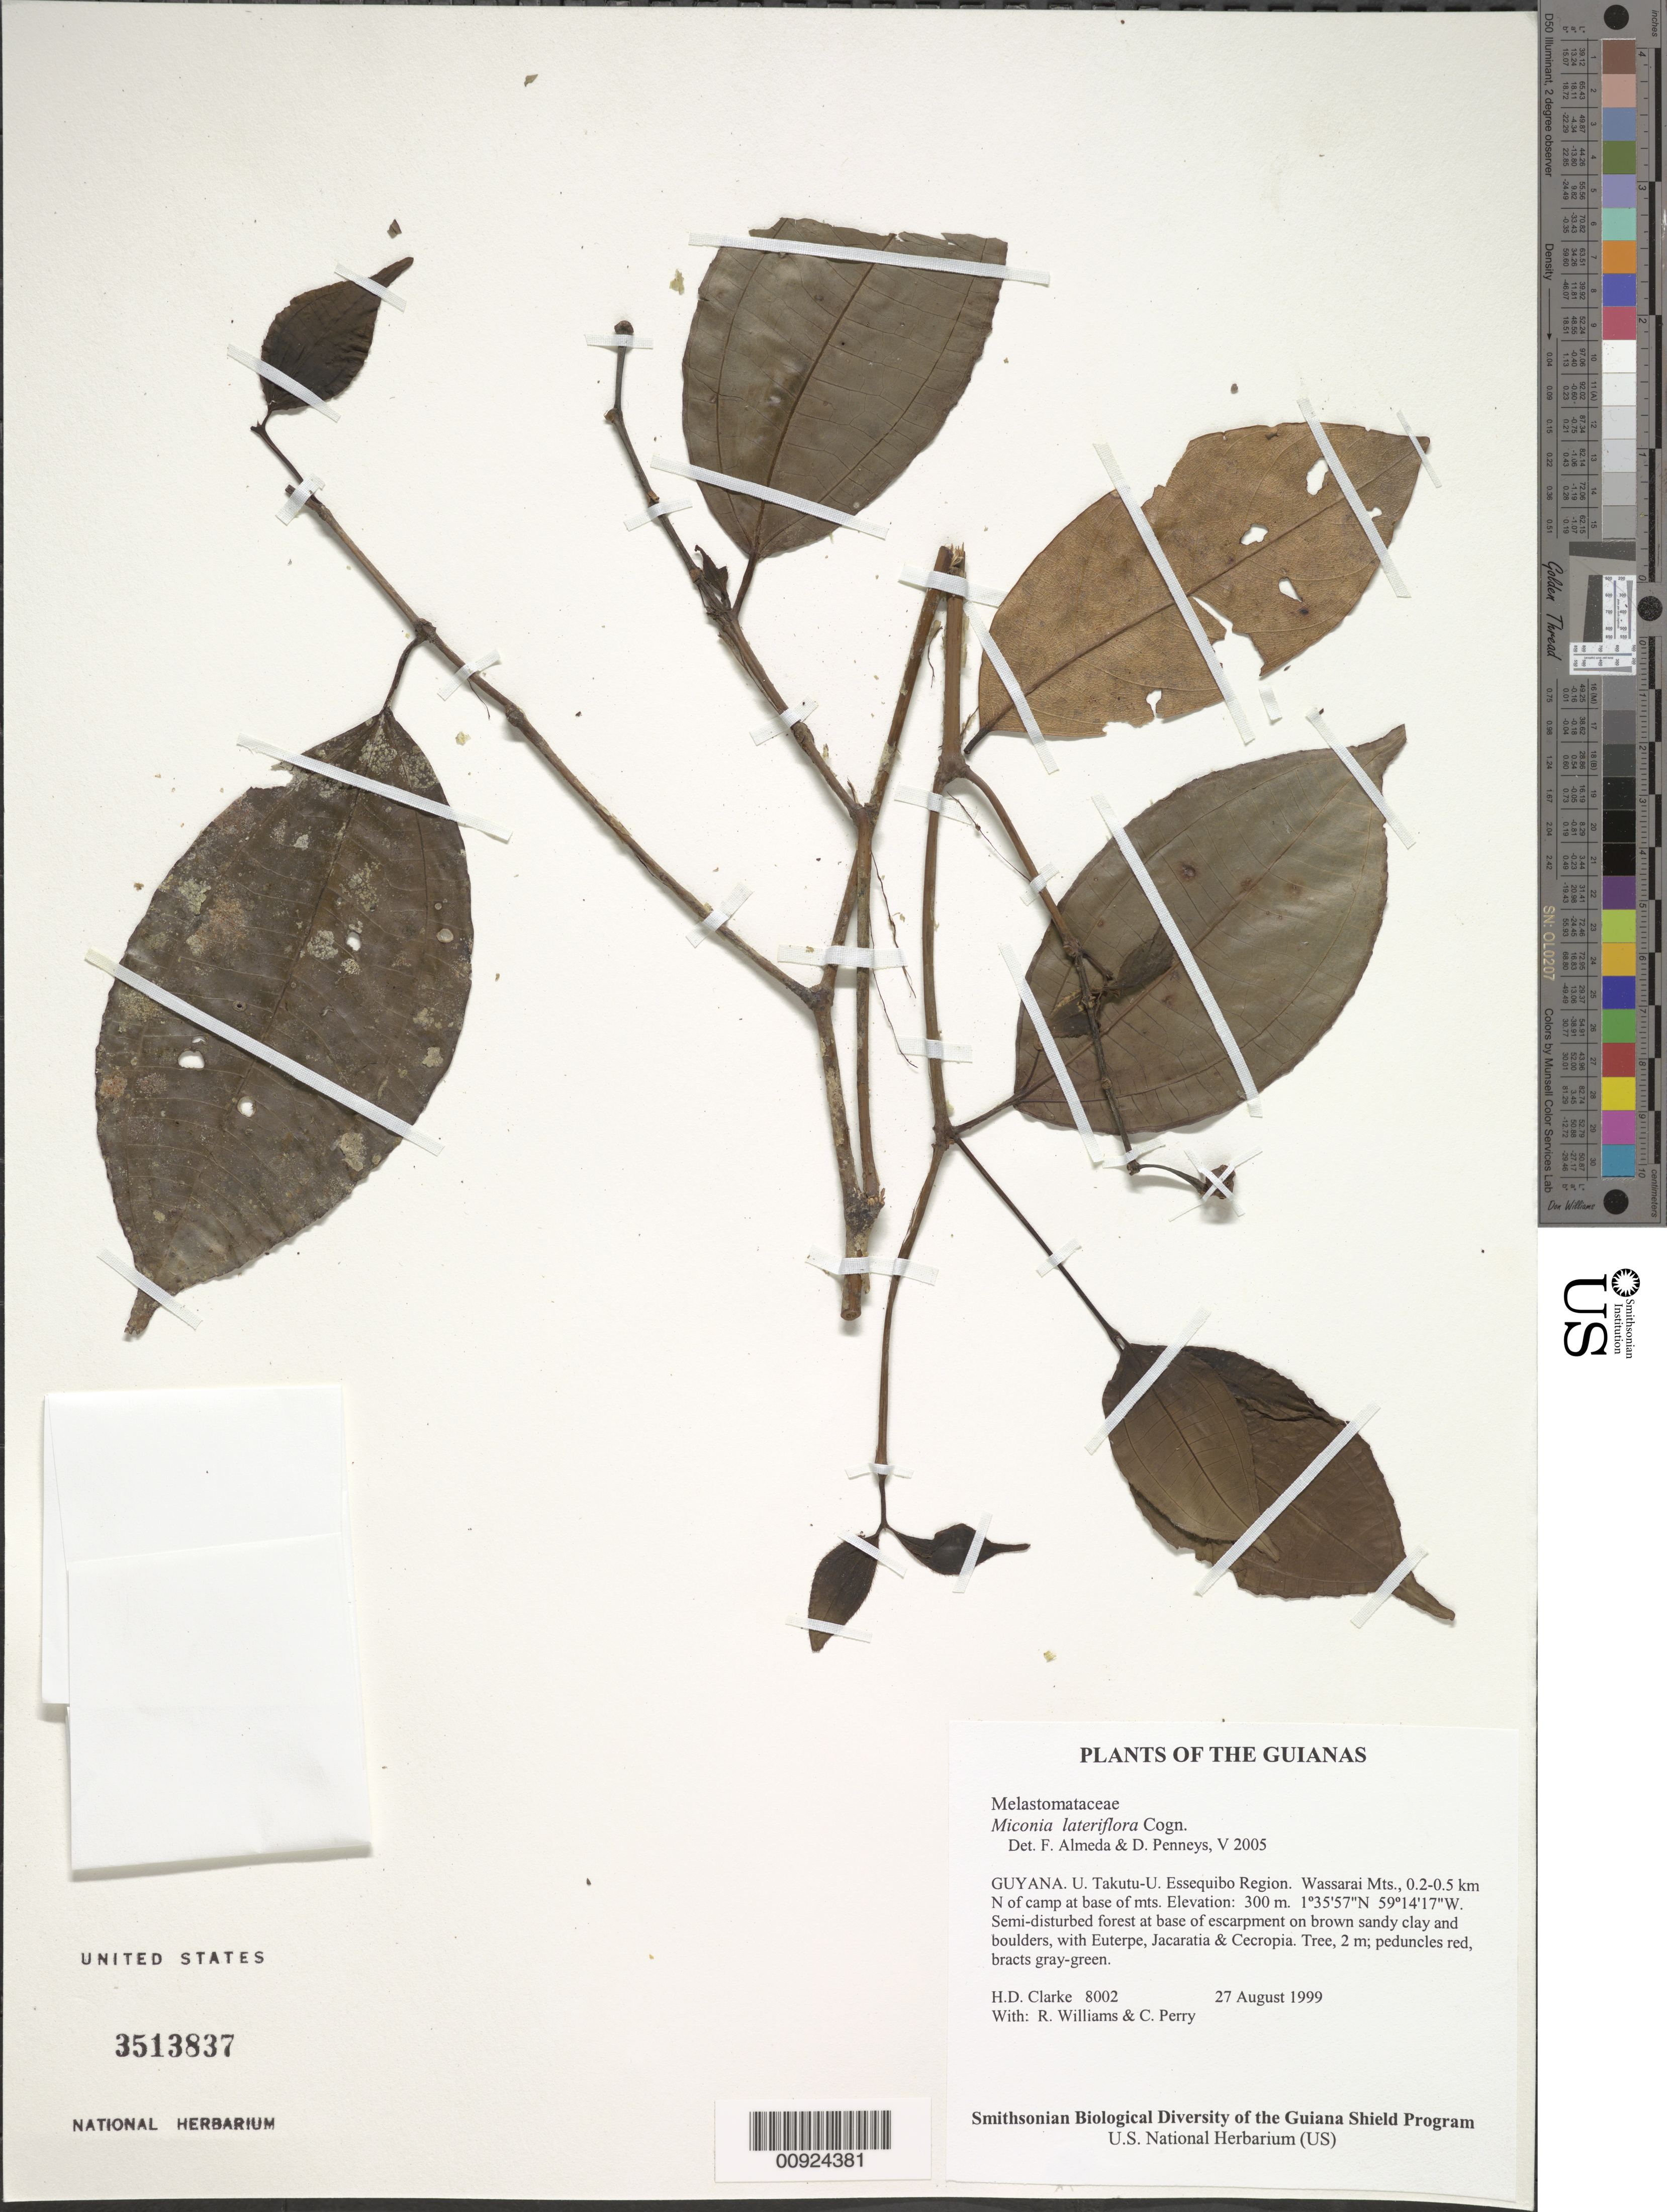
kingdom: Plantae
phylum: Tracheophyta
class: Magnoliopsida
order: Myrtales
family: Melastomataceae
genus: Miconia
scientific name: Miconia lateriflora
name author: Cogn.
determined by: Almeda, F.; Penneys, D. S.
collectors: H. D. Clarke, R. Williams & C. Perry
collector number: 8002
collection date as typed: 27 August 1999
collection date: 1999-08-27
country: Guyana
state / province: U. Takutu-U. Essequibo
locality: Wassarai Mts., 0.2-0.5 km N of camp at base of mts.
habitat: Semi-disturbed forest at base of escarpment on brown sandy clay and boulders, with Euterpe, Jacaratia & Cecropia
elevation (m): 300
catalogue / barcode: US 3513837